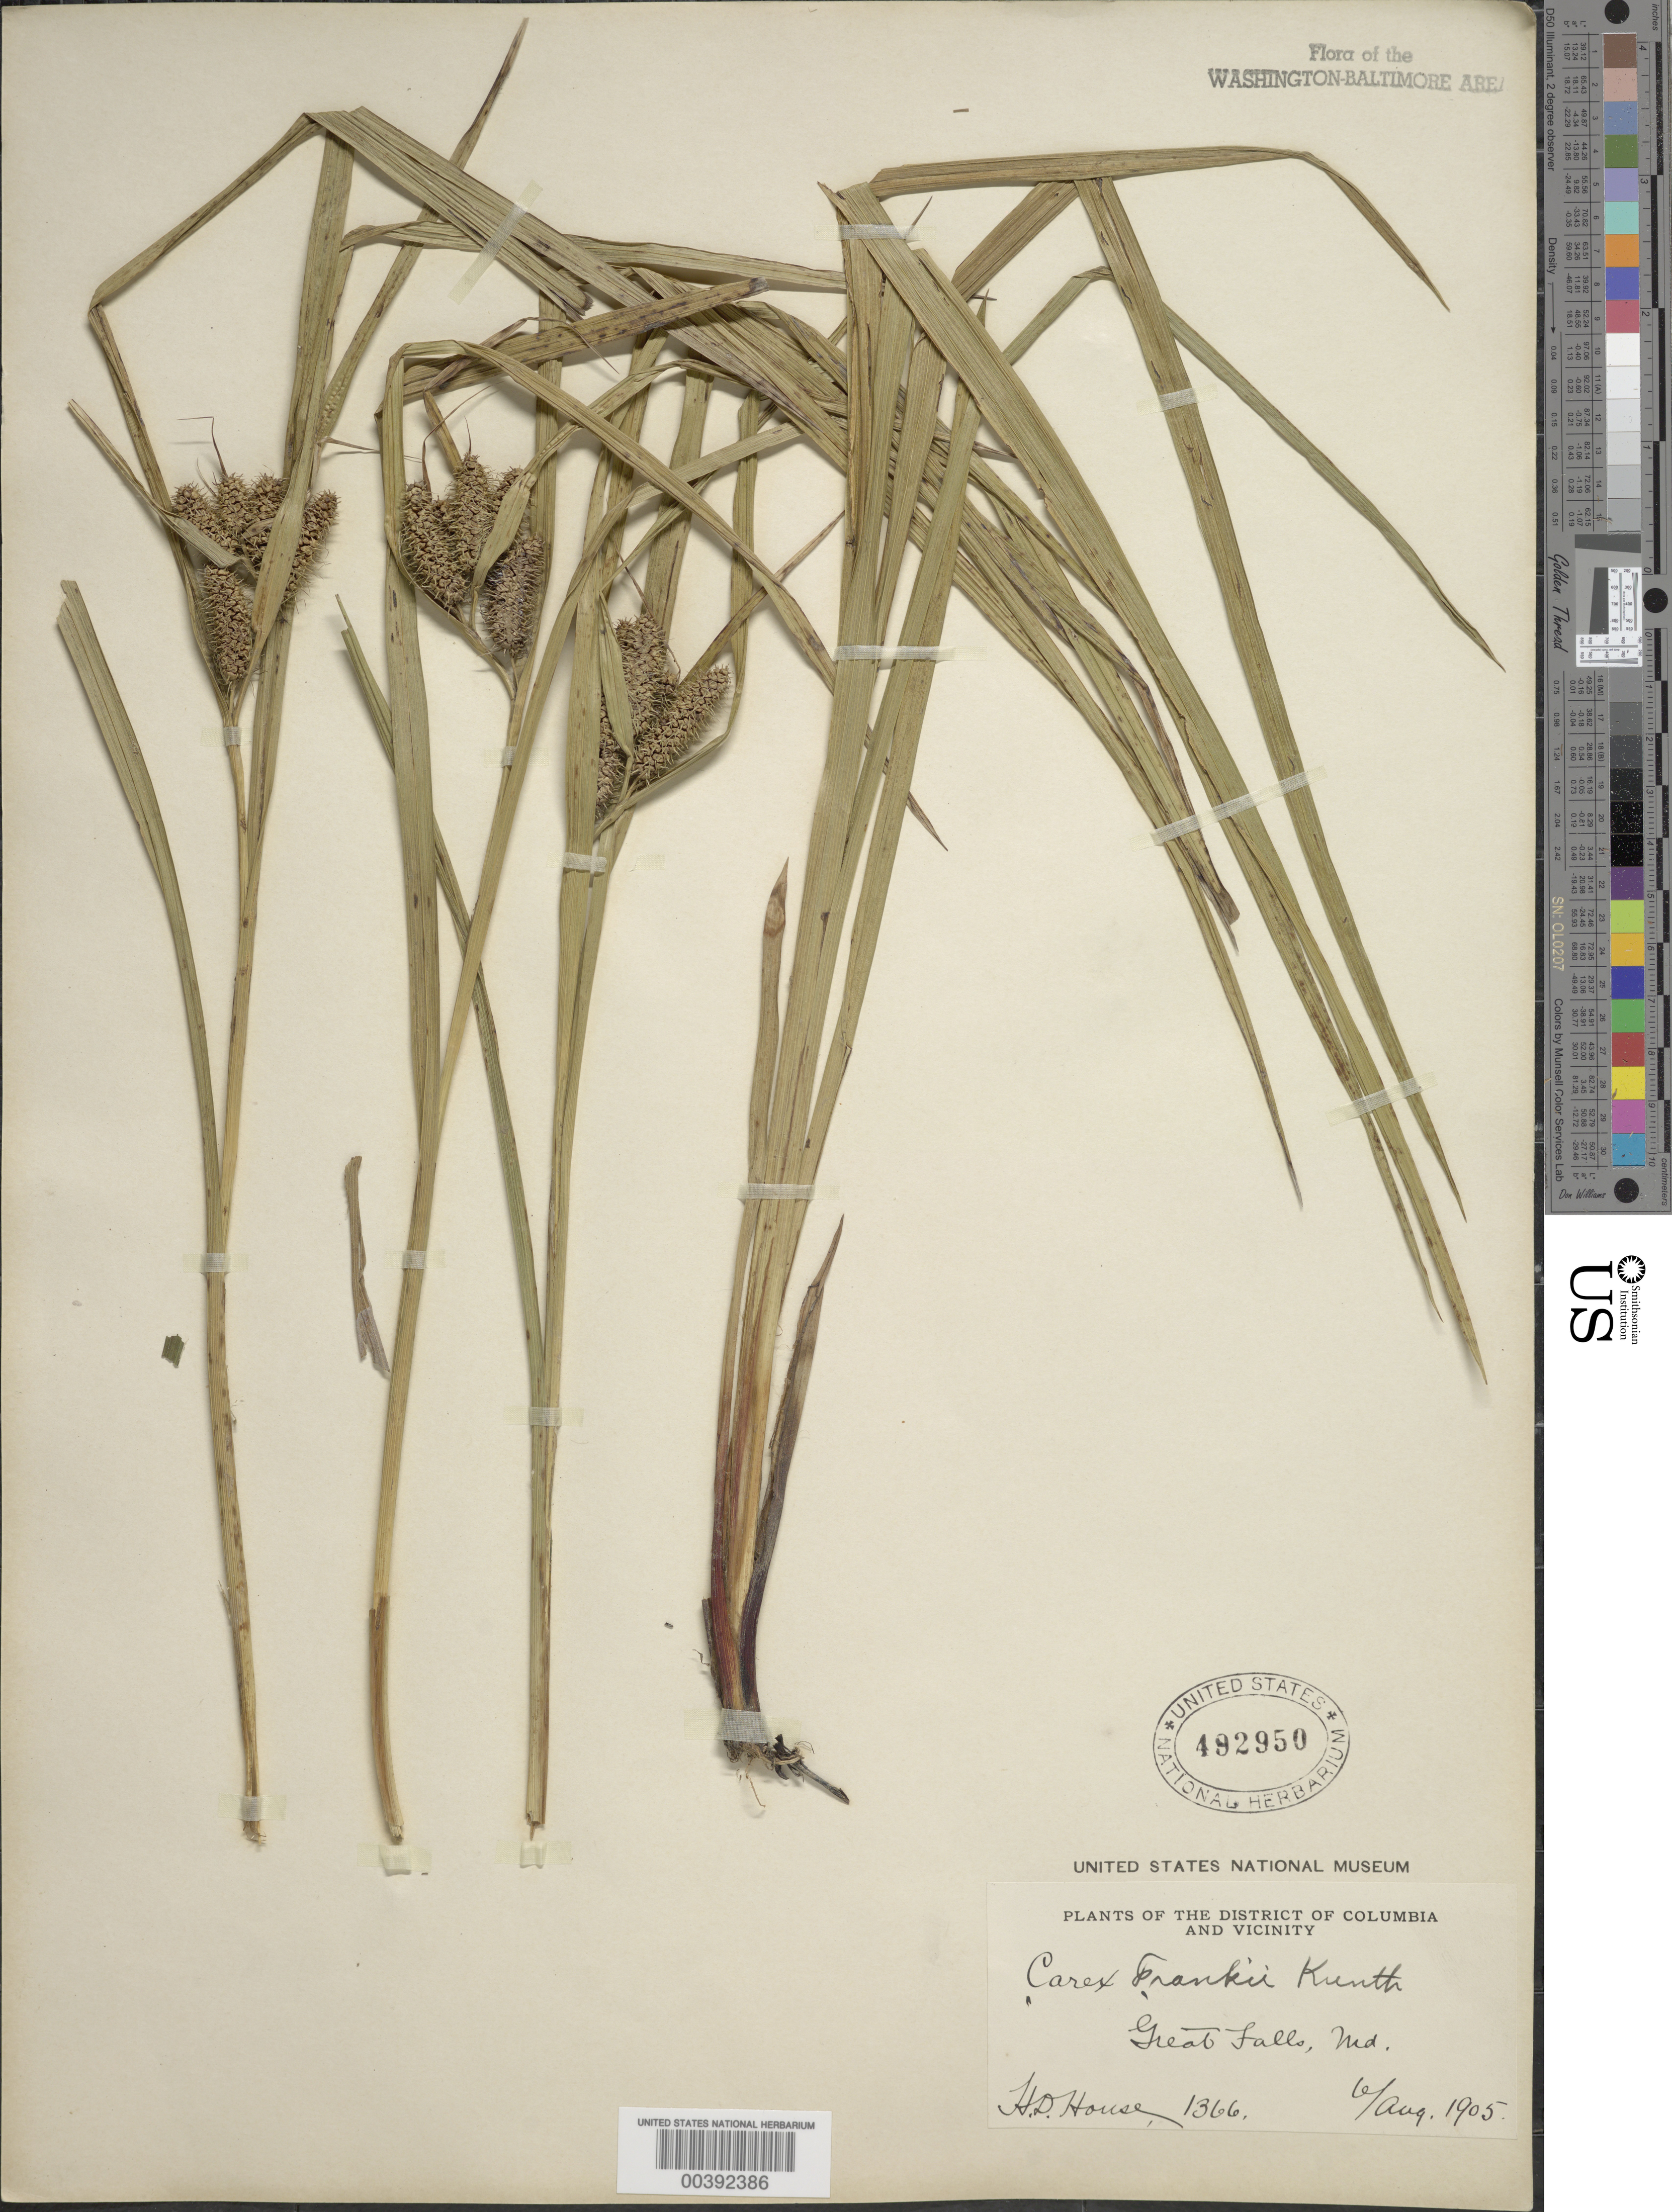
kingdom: Plantae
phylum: Tracheophyta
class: Liliopsida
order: Poales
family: Cyperaceae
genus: Carex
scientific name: Carex frankii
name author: Kunth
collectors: H. D. House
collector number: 1366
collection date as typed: Aug 1905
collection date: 1905-08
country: United States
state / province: Maryland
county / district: Montgomery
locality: Great Falls C. & O. Canal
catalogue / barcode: US 492950